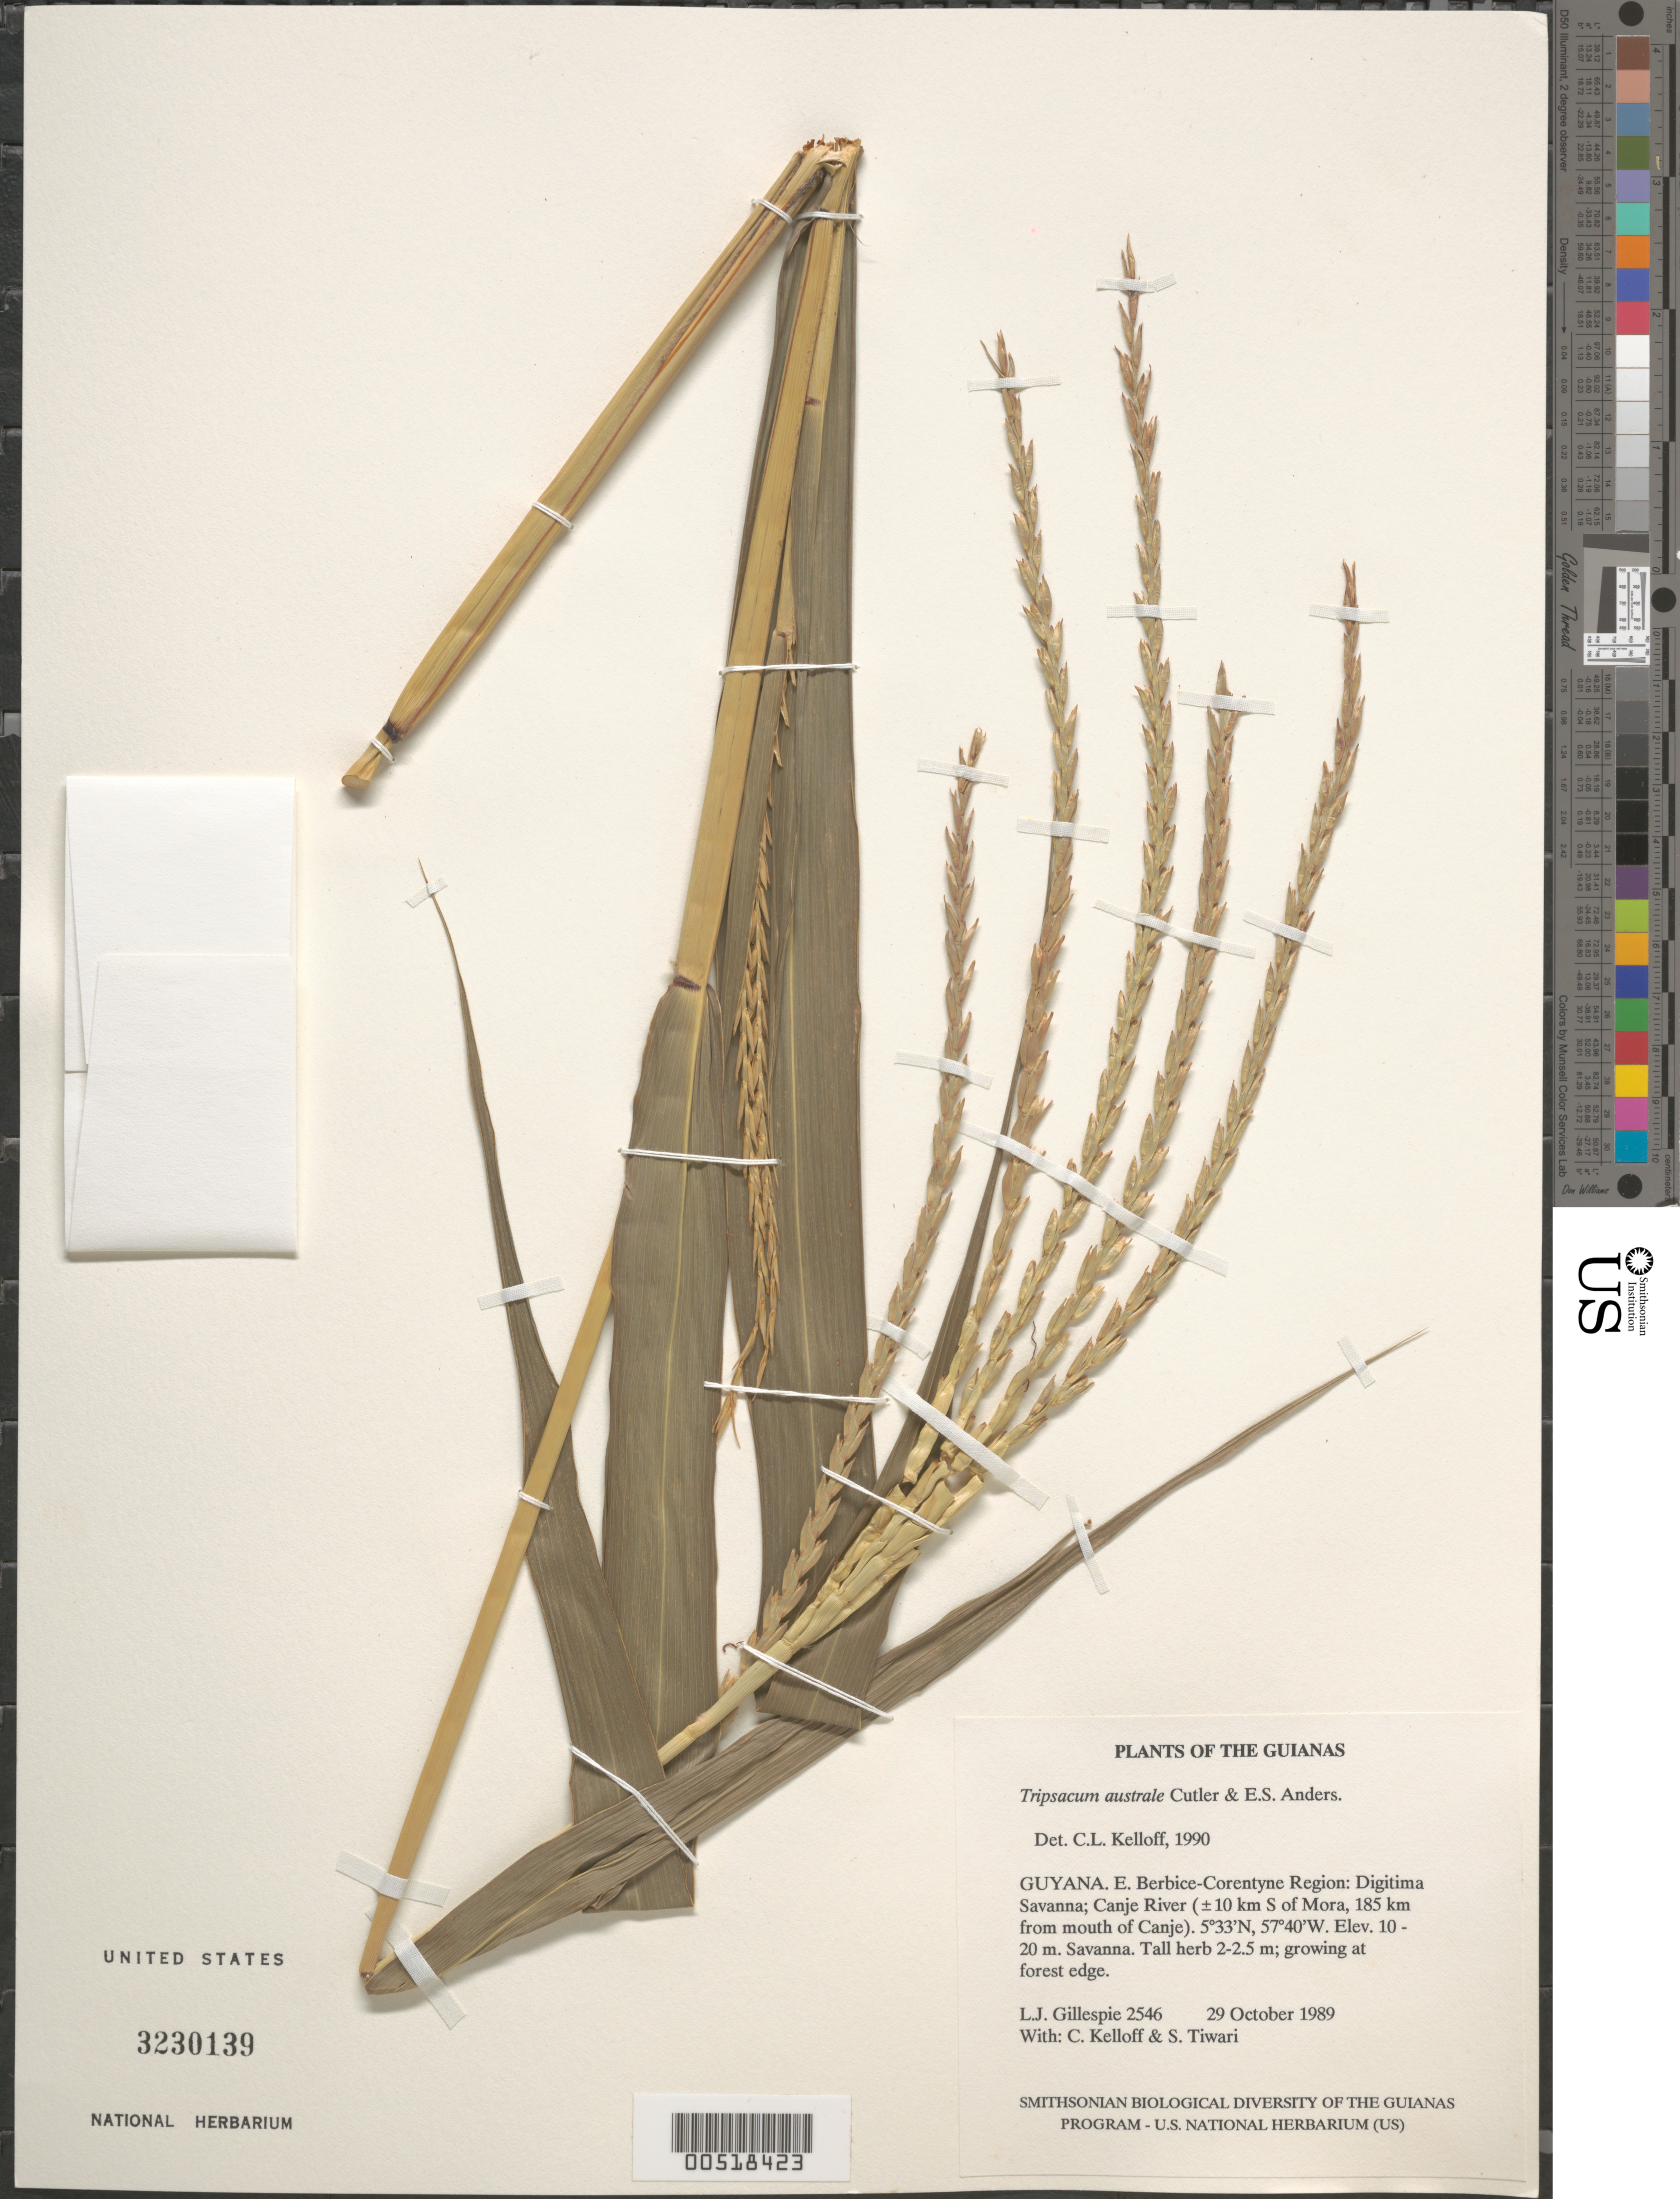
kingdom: Plantae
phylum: Tracheophyta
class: Liliopsida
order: Poales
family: Poaceae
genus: Tripsacum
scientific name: Tripsacum australe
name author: H.C. Cutler & E.S. Anderson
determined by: Kelloff, Carol L., (US), Smithsonian Institution - National Museum of Natural History (UNITED STATES)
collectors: L. J. Gillespie, C. L. Kelloff & S. Tiwari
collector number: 2546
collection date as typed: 30 October 1989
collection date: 1989-10-30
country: Guyana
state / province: E. Berbice-Corentyne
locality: Digitima Savanna, Canje River, ±185 km from mouth of Canje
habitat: Savanna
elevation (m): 10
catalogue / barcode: US 3230139